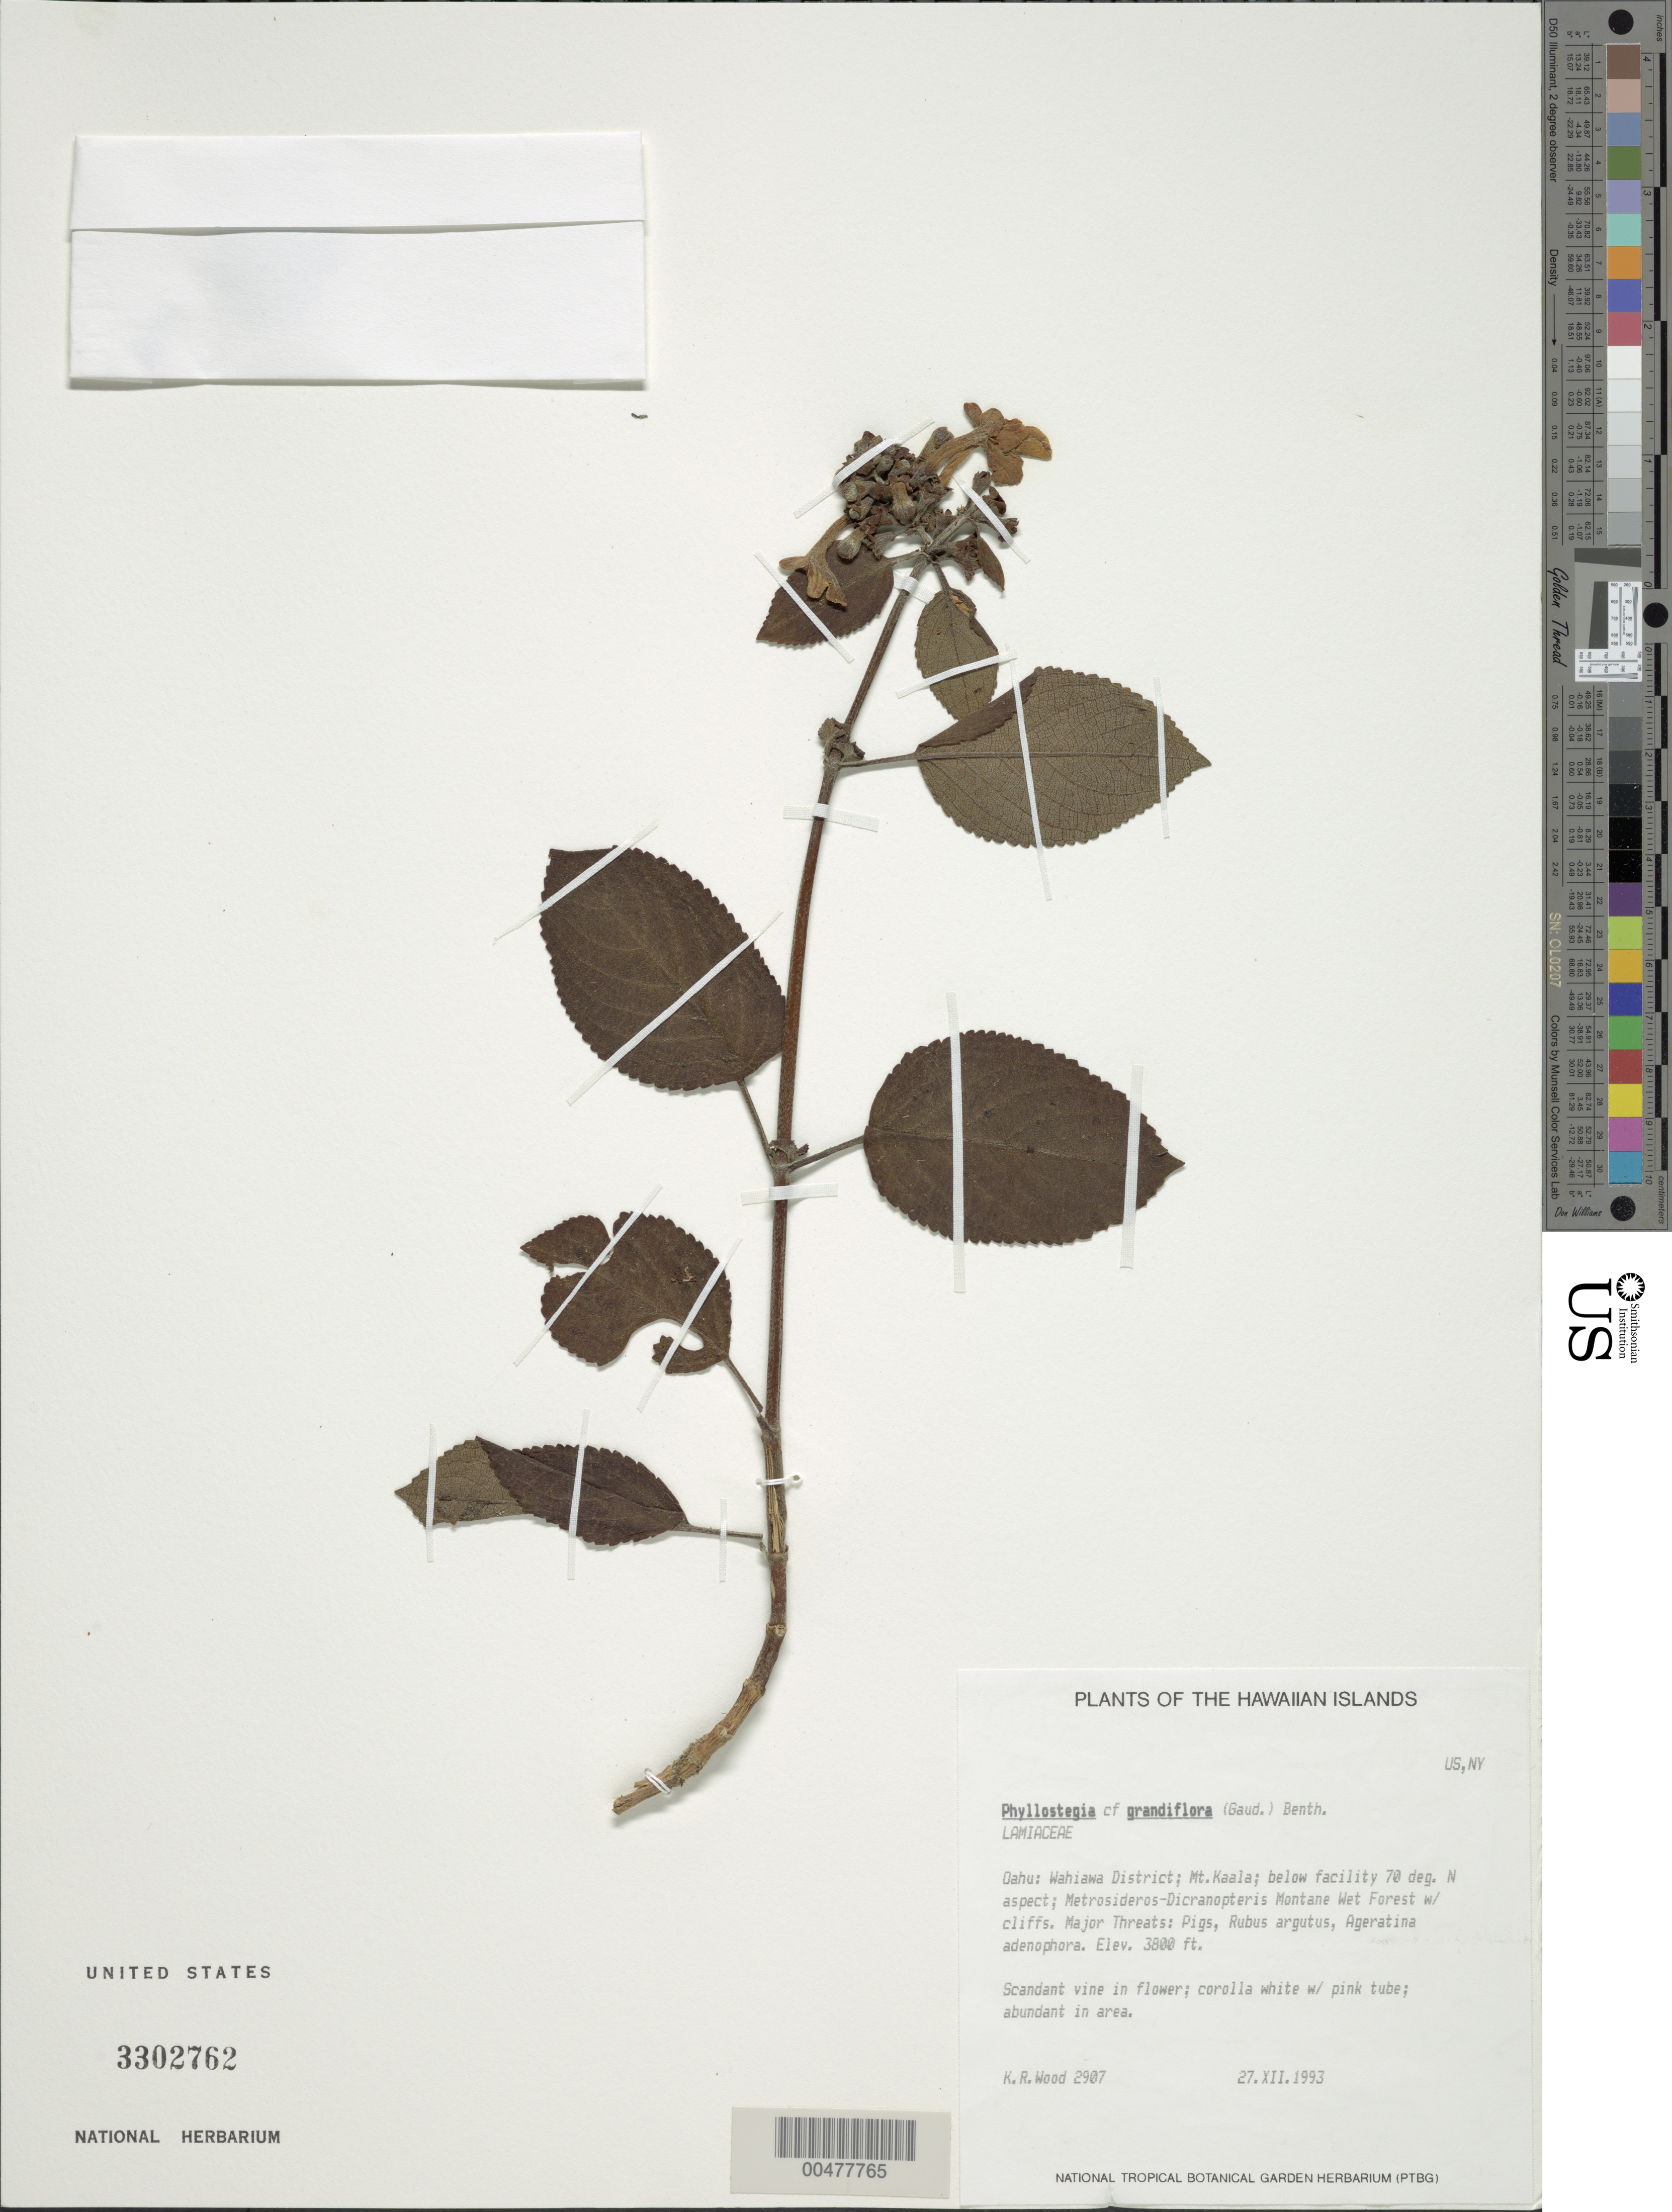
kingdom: Plantae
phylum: Tracheophyta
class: Magnoliopsida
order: Lamiales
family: Lamiaceae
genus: Phyllostegia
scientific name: Phyllostegia grandiflora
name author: (Gaudich.) Benth.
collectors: K. R. Wood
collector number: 2907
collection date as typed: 27 Dec 1993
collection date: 1993-12-27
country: United States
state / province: Hawaii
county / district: Honolulu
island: Oahu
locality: Wahiawa Dist., Mt. Kaala, below facility 70 deg. N aspect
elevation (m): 1158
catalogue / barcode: US 3302762